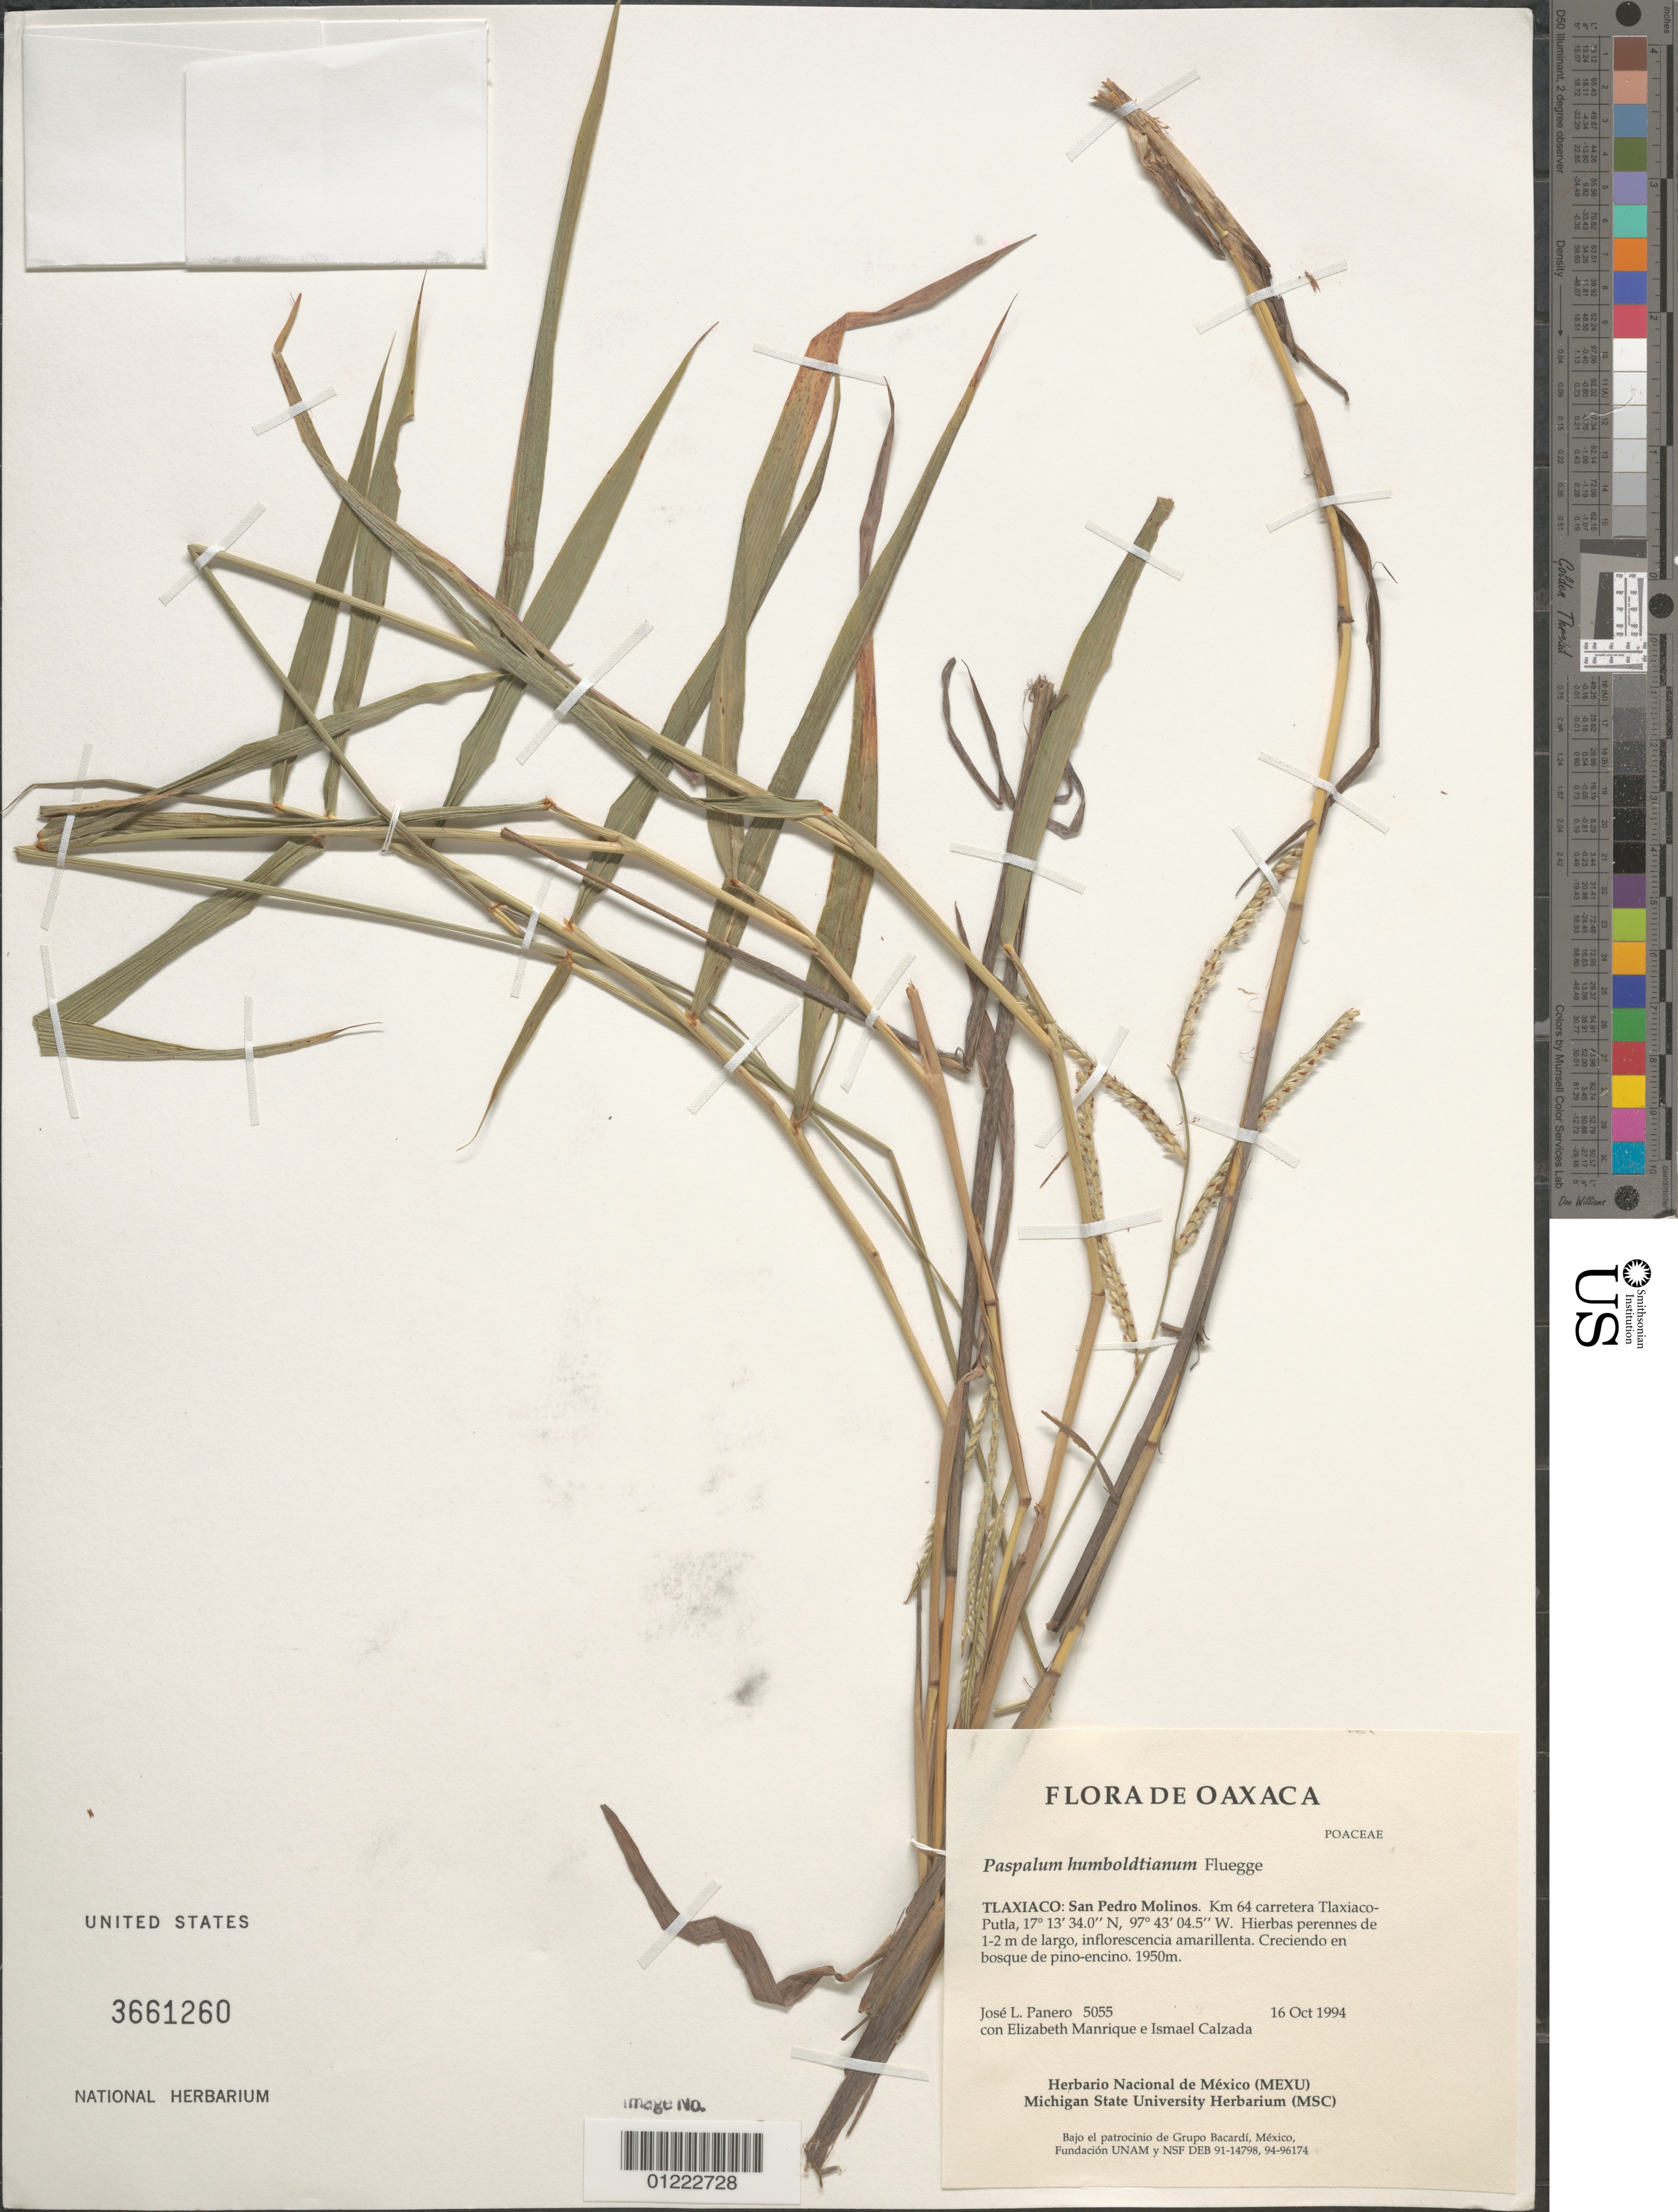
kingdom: Plantae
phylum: Tracheophyta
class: Liliopsida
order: Poales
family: Poaceae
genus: Paspalum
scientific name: Paspalum humboldtianum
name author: Flüggé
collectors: J. L. Panero, E. Manrique & J. I. Calzada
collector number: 5055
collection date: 1994-10-16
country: Mexico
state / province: Oaxaca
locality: Tlaxiaco: San Pedro Molinos. Km 64 carretera Tlaxiaco- Putla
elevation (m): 1950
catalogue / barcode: US 3661260